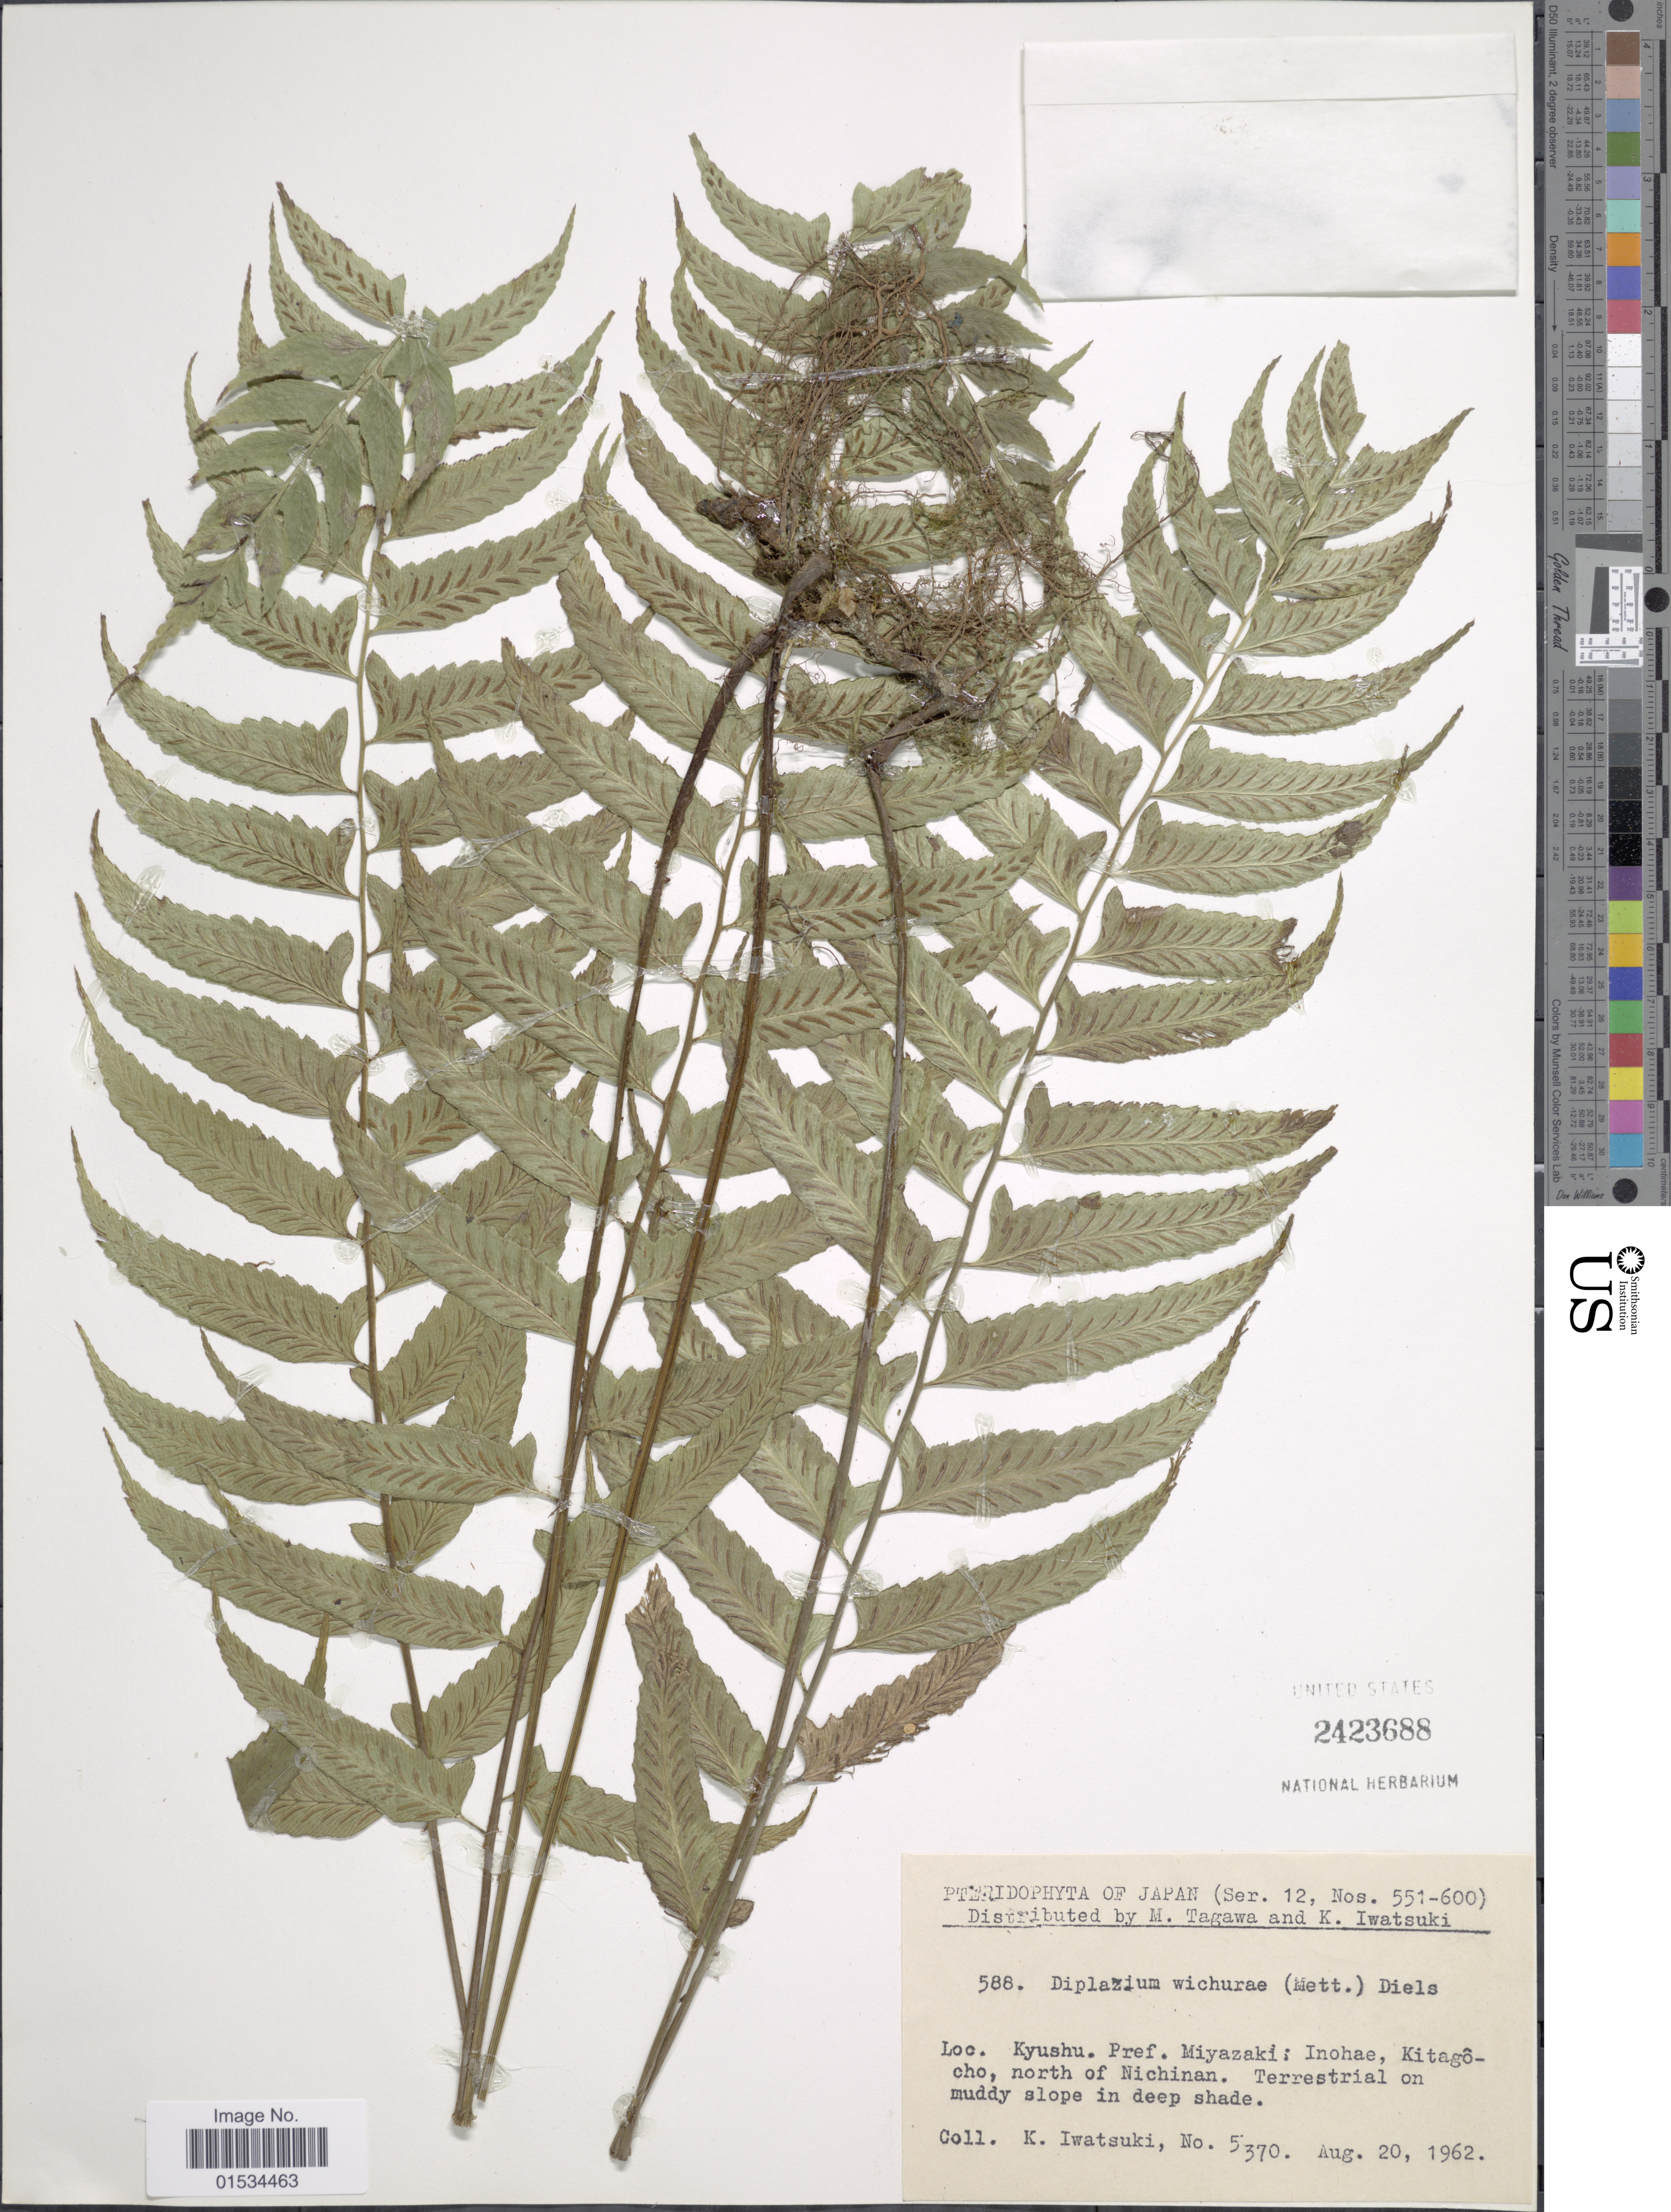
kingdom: Plantae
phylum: Tracheophyta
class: Polypodiopsida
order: Polypodiales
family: Athyriaceae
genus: Diplazium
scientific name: Diplazium wichurae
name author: (Mett.) Diels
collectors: K. Iwatsuki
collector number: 5370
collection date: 1962-08-20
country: Japan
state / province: Miyazaki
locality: Kyushu. Inohae, Kitagocho, north of Nichinan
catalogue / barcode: US 2423688